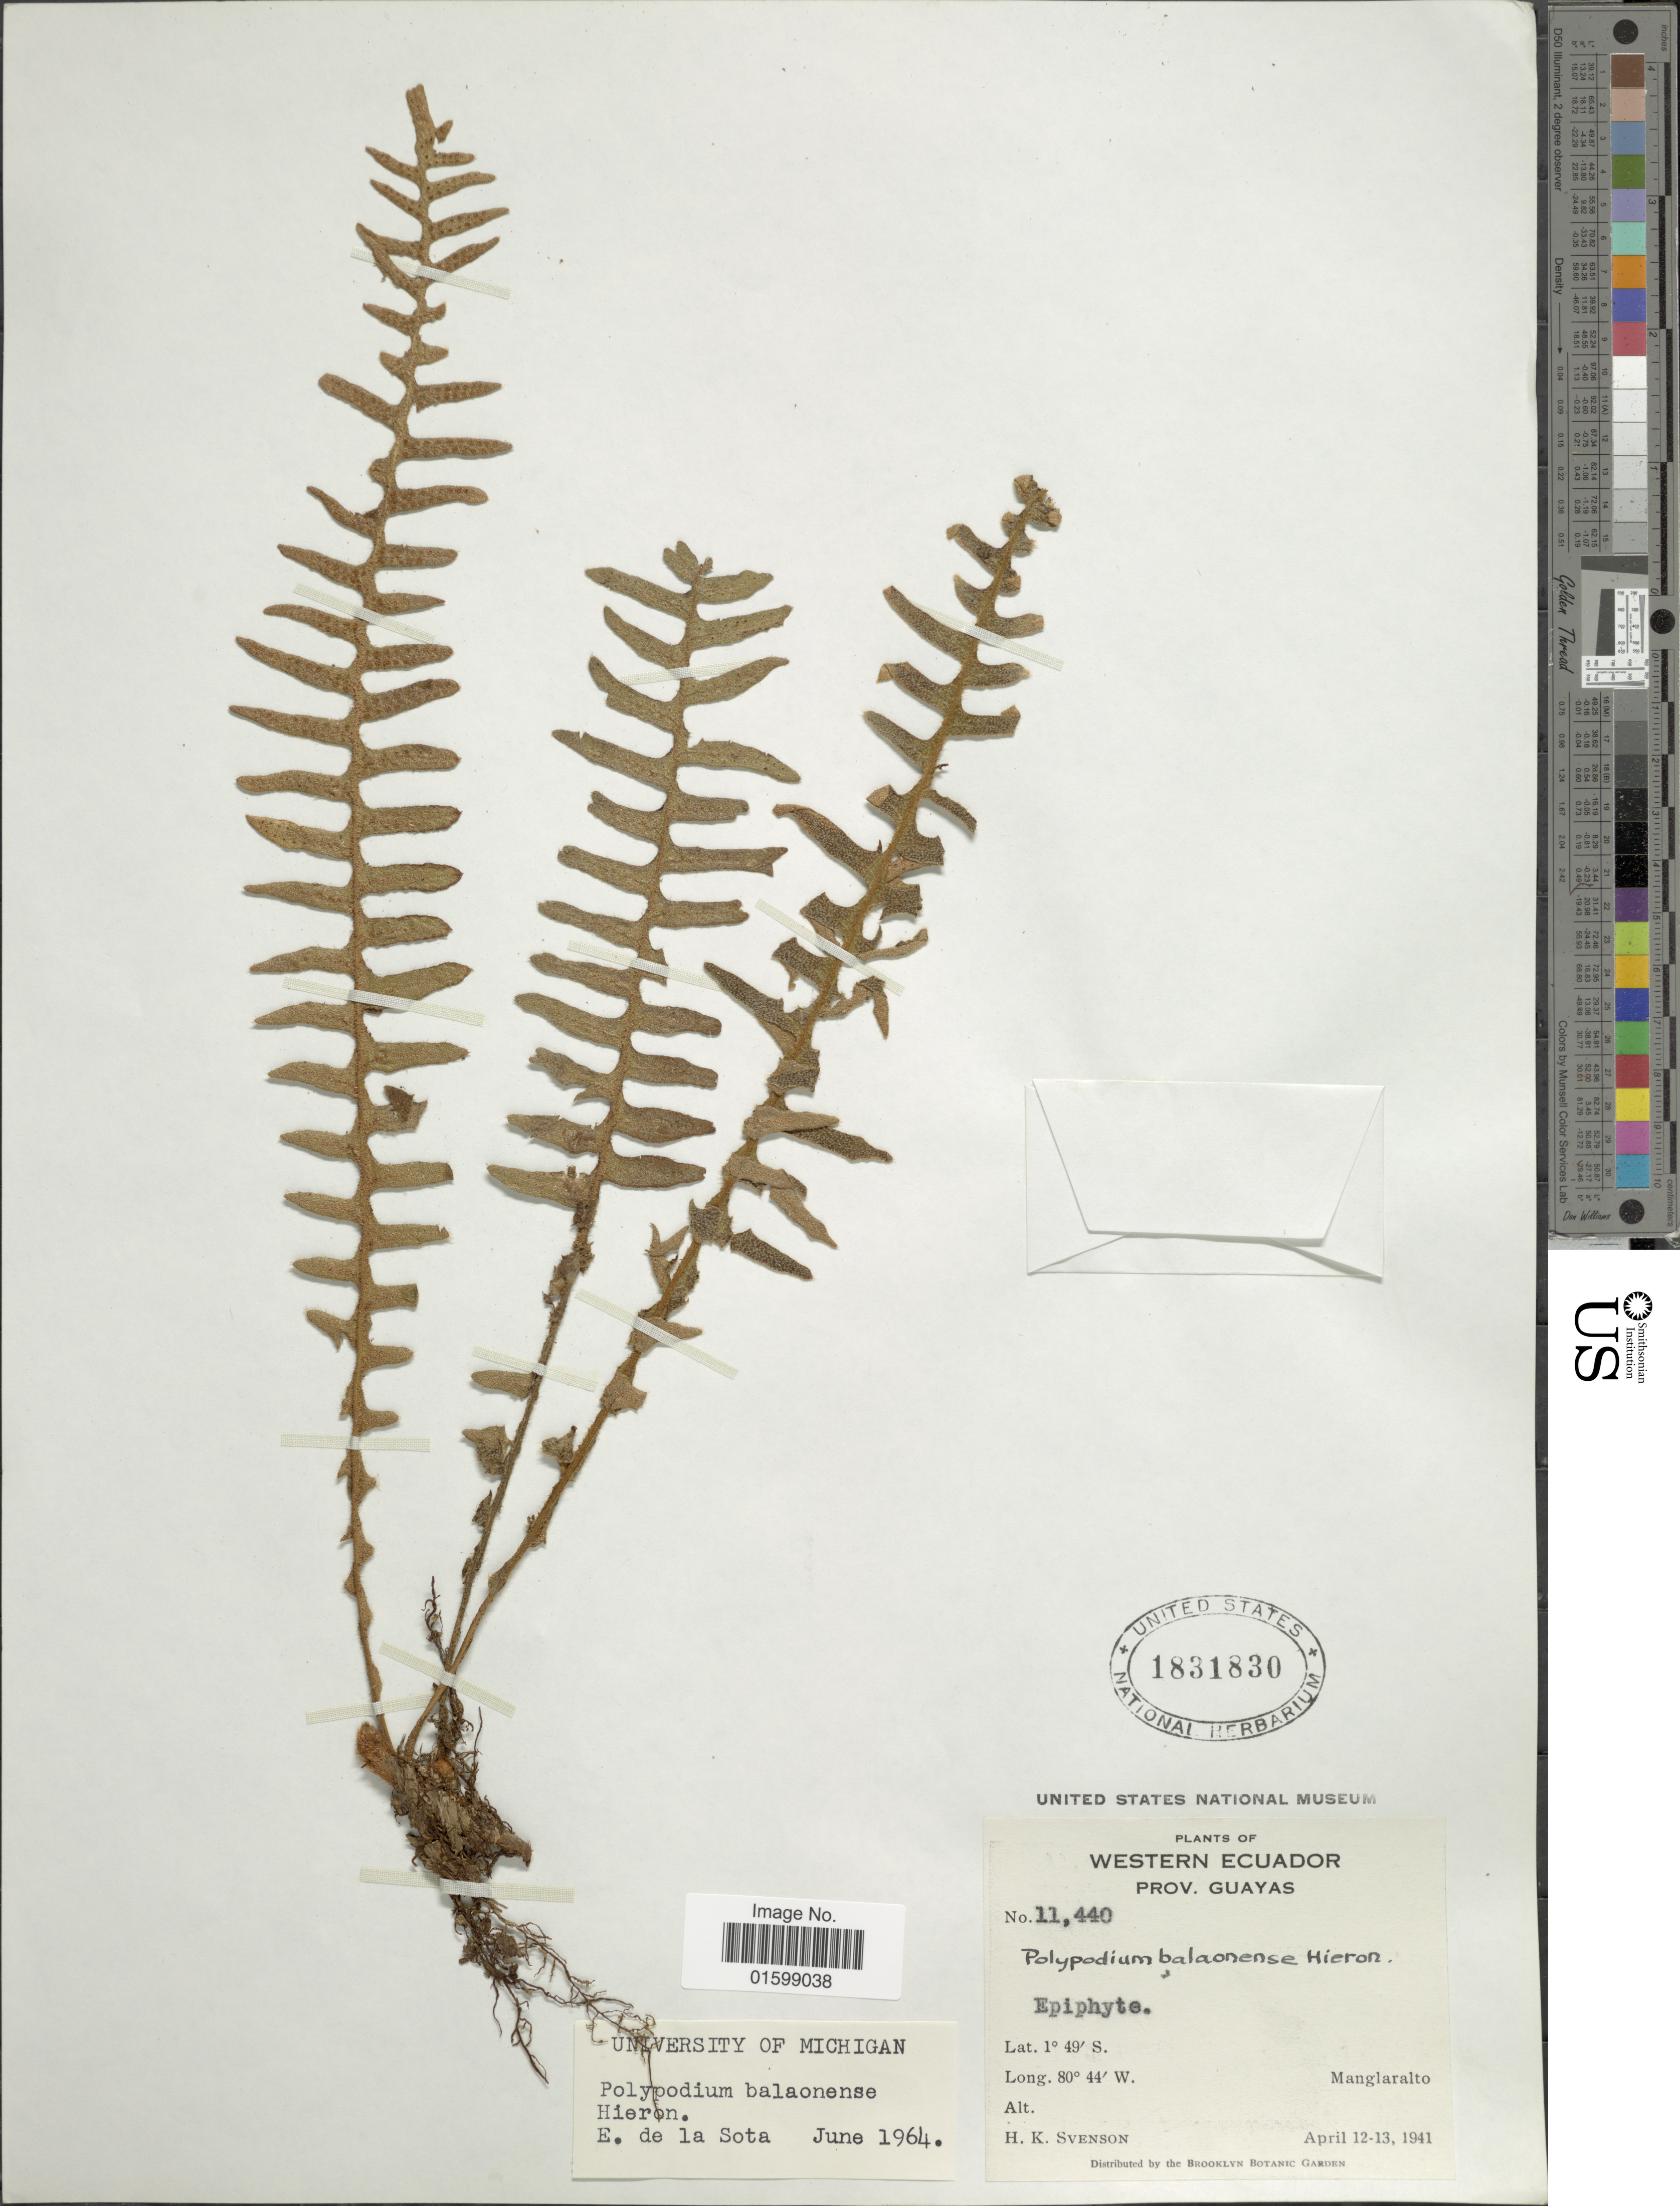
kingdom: Plantae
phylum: Tracheophyta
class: Polypodiopsida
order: Polypodiales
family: Polypodiaceae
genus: Pleopeltis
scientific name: Pleopeltis balaonensis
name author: (Hieron.)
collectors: H. K. Svenson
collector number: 11440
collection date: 1941-04-12/1941-04-13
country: Ecuador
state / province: Guayas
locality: Western Ecuador, Manglaralto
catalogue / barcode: US 1831830